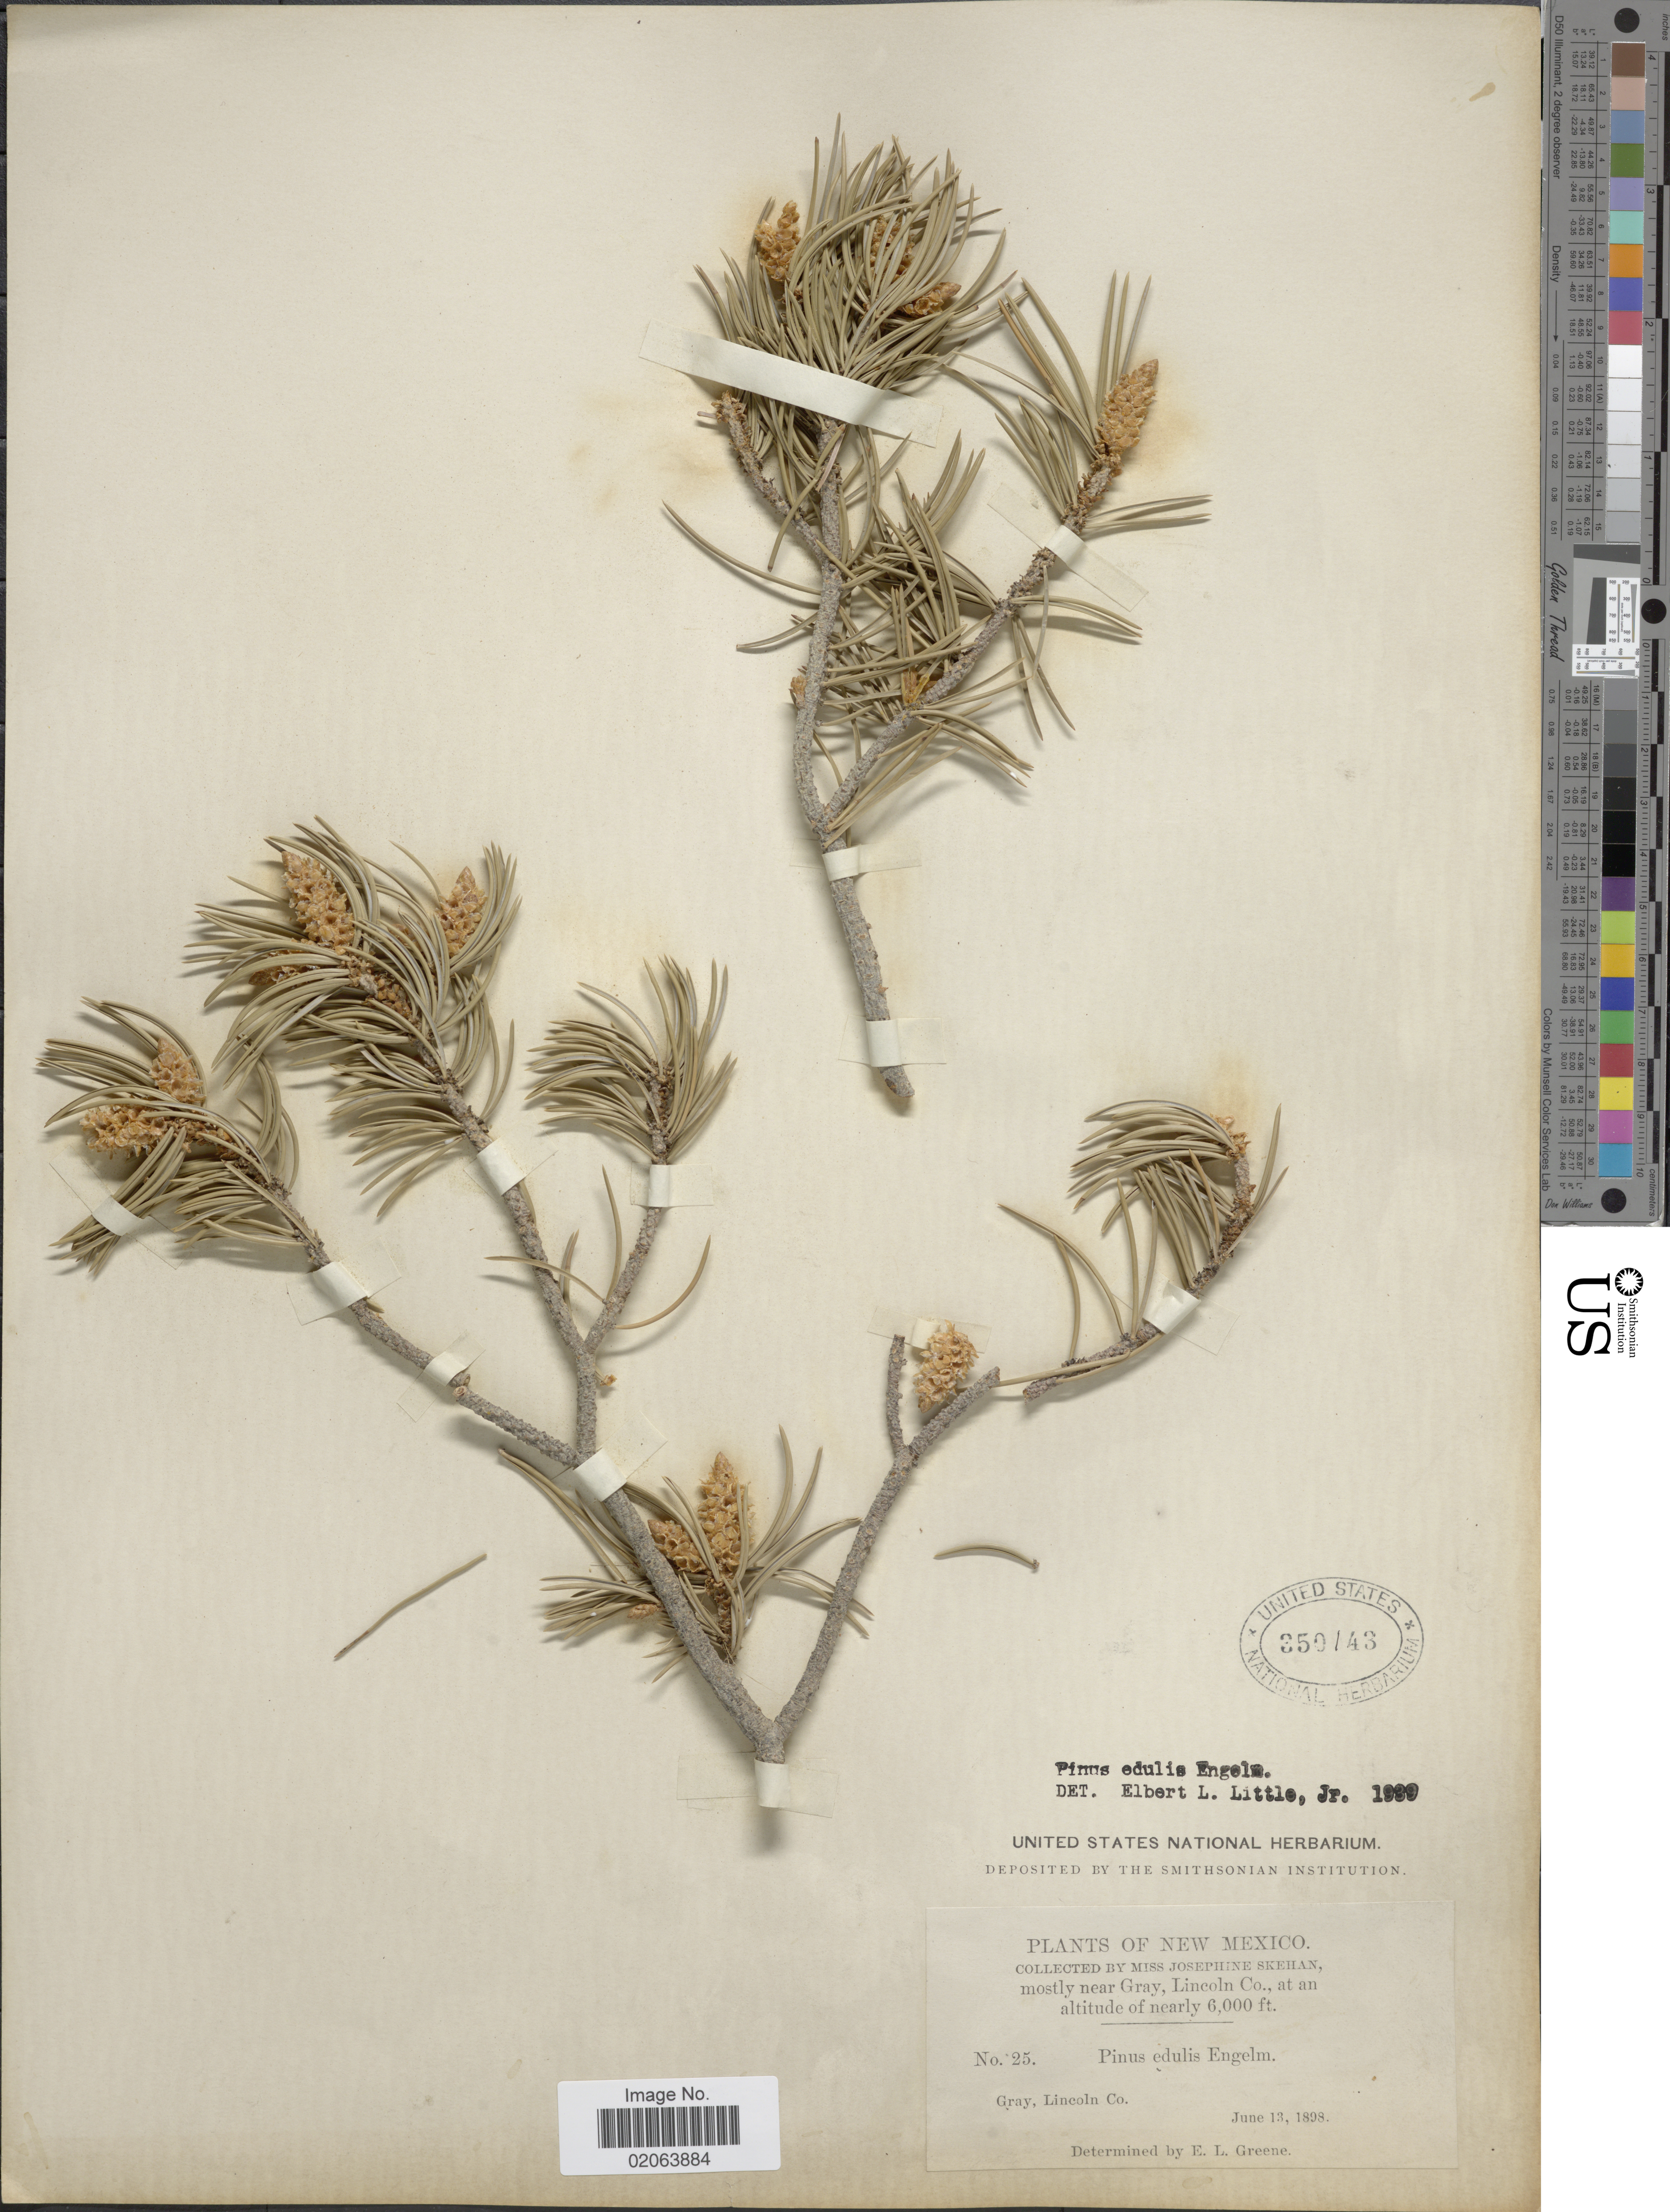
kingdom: Plantae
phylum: Tracheophyta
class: Pinopsida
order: Pinales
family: Pinaceae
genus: Pinus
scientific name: Pinus edulis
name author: Engelm.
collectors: J. Skehan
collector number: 25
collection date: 1898-06-13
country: United States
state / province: New Mexico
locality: Near Gray, Lincoln Co.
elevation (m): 1829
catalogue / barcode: US 359143